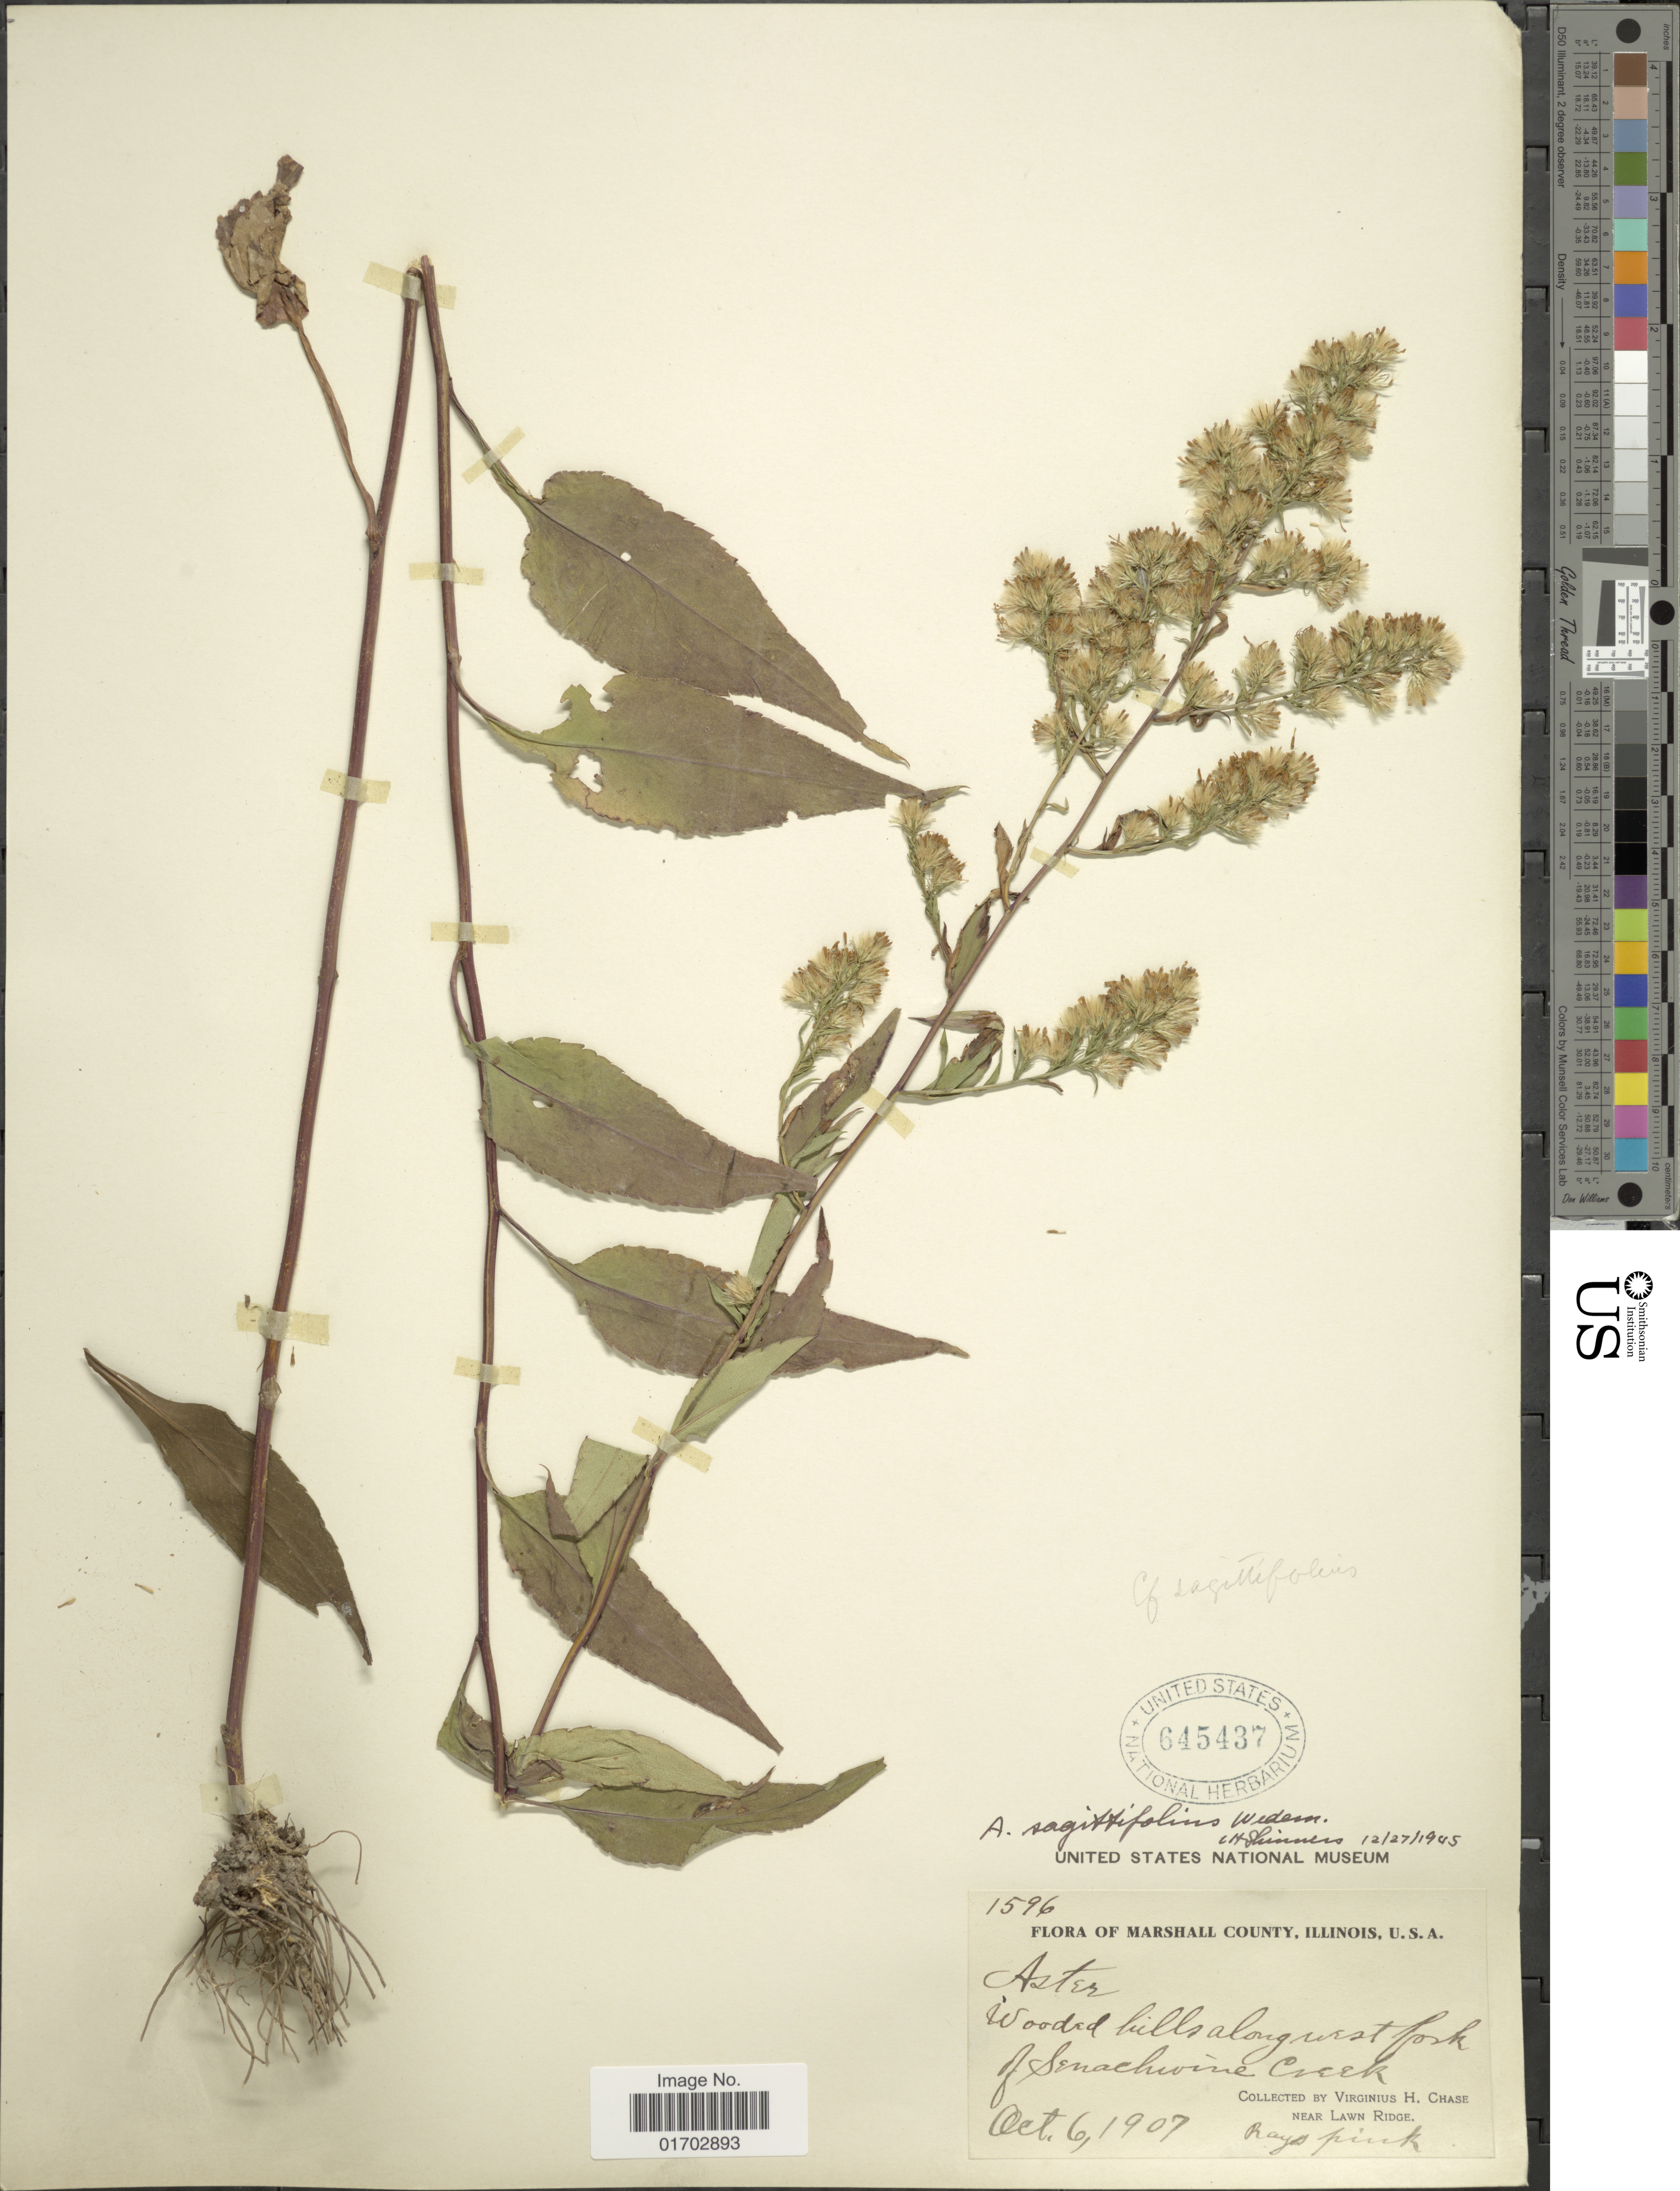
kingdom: Plantae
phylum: Tracheophyta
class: Magnoliopsida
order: Asterales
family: Asteraceae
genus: Symphyotrichum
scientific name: Symphyotrichum sagittifolium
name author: (Wedem. ex Willd.) G.L. Nesom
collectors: V. H. Chase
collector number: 1596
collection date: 1907-10-06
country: United States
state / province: Illinois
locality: Marshall County, along west fork of Sebacgioine Creek, near Lawn Ridge. Rayo Pink.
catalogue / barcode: US 645437